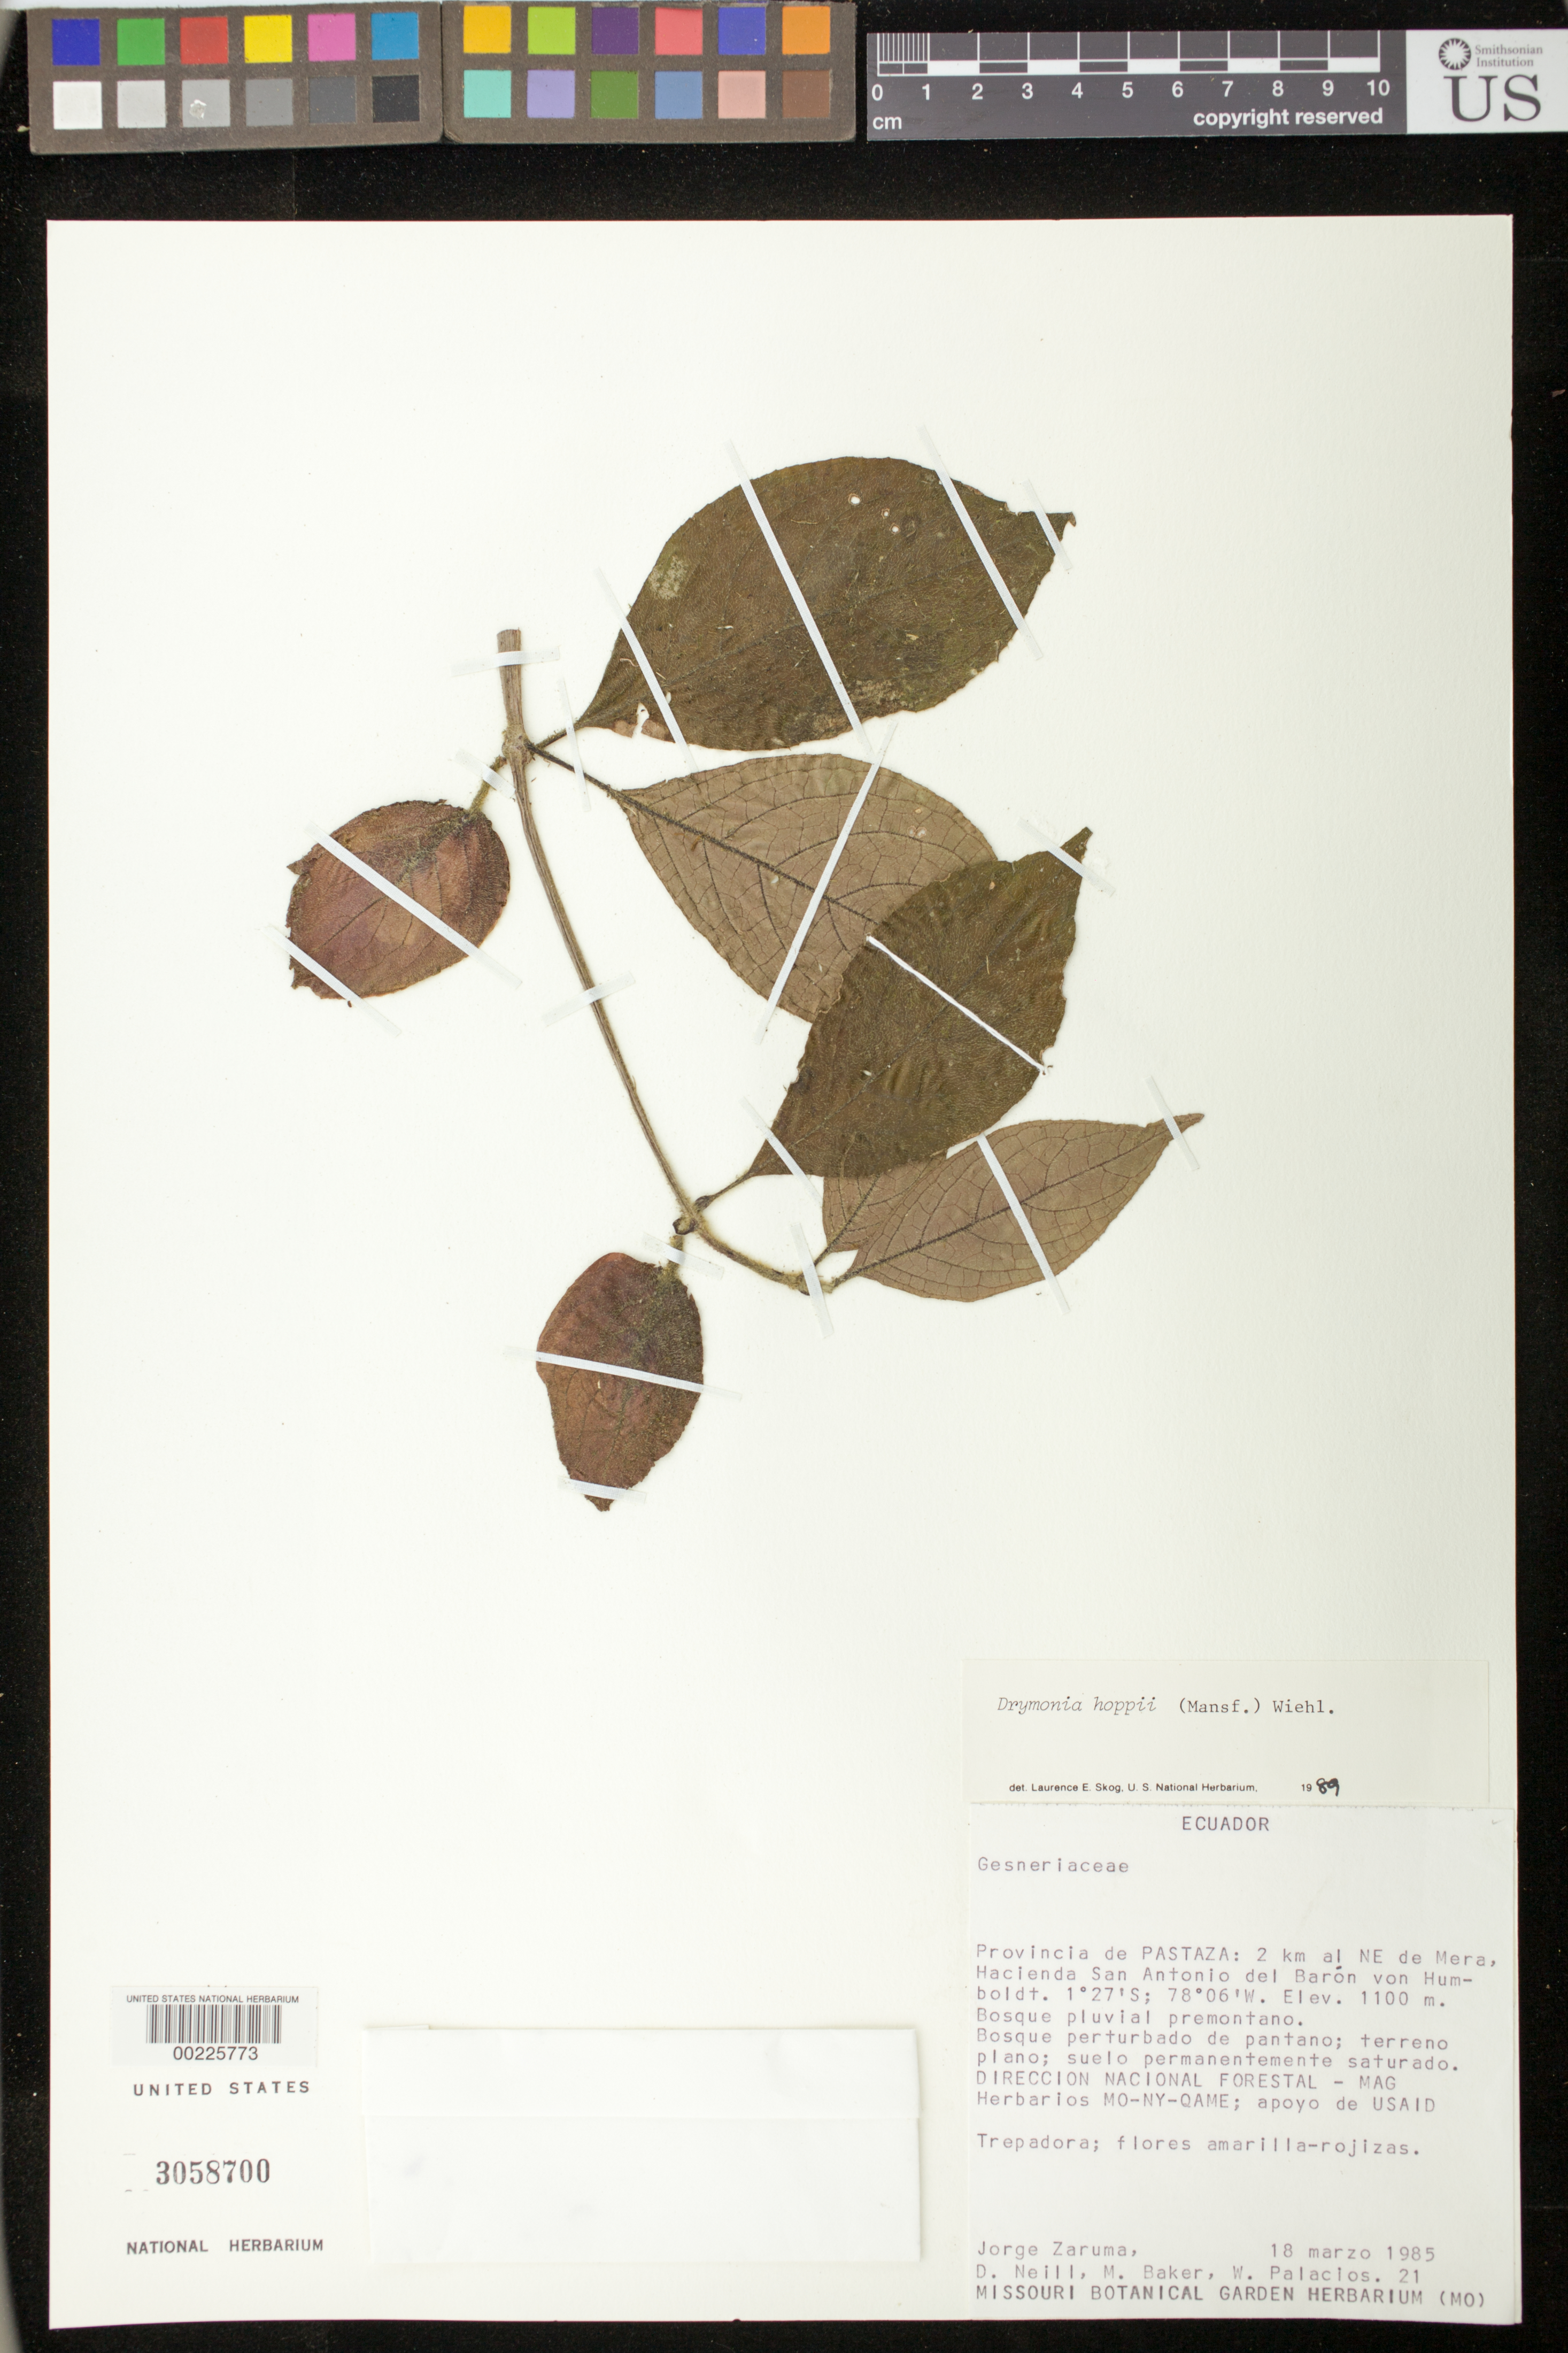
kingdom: Plantae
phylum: Tracheophyta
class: Magnoliopsida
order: Lamiales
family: Gesneriaceae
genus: Drymonia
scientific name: Drymonia hoppii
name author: (Mansf.) Wiehler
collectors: J. Zaruma & et al.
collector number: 21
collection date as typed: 18 Mar 1985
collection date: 1985-03-18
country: Ecuador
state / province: Pastaza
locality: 2 km NE of Mera, Hacienda San Antonio del Baron von Humboldt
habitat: Premontane rain forest, disturbed forest ...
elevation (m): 1100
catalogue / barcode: US 3058700